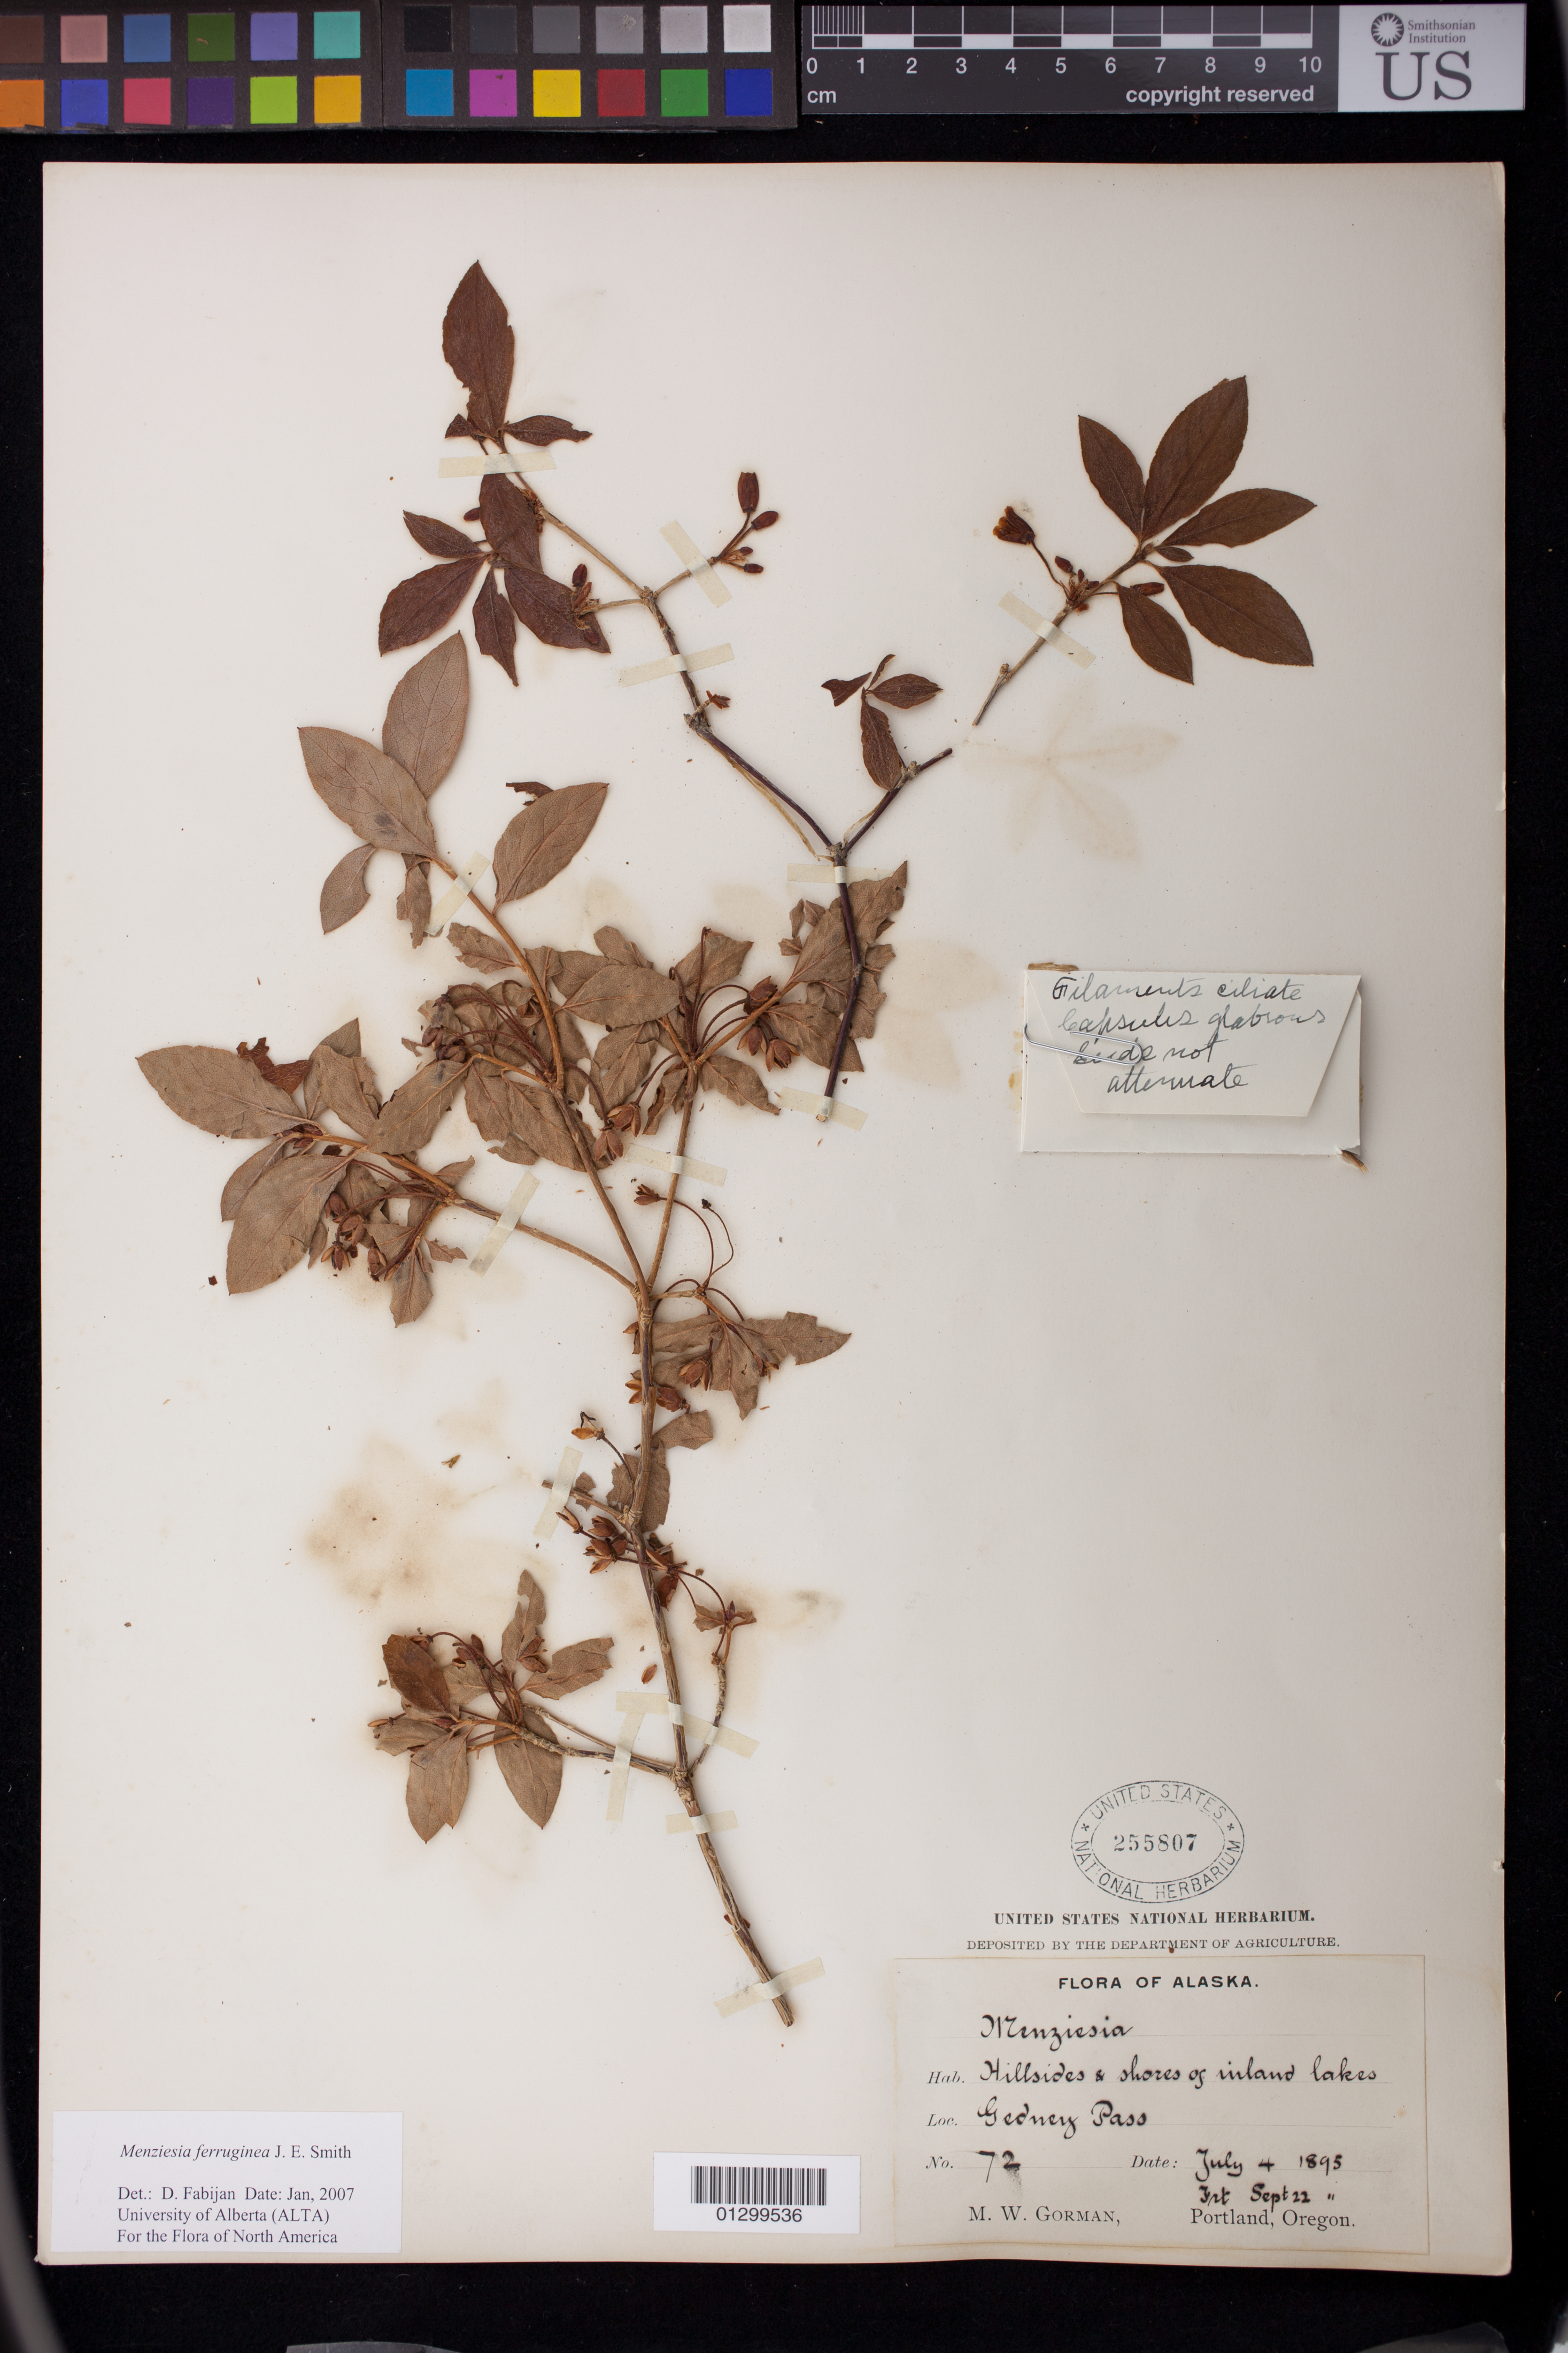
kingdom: Plantae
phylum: Tracheophyta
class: Magnoliopsida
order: Ericales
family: Ericaceae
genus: Menziesia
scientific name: Menziesia ferruginea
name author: Sm.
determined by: Fabijan, D. M.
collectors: M. W. Gorman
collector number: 72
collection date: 1895-07-04/1895-09-22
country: United States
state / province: Alaska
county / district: Ketchikan Gateway Borough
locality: Gedney Pass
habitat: Hillsides and shores inland lakes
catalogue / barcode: US 255807